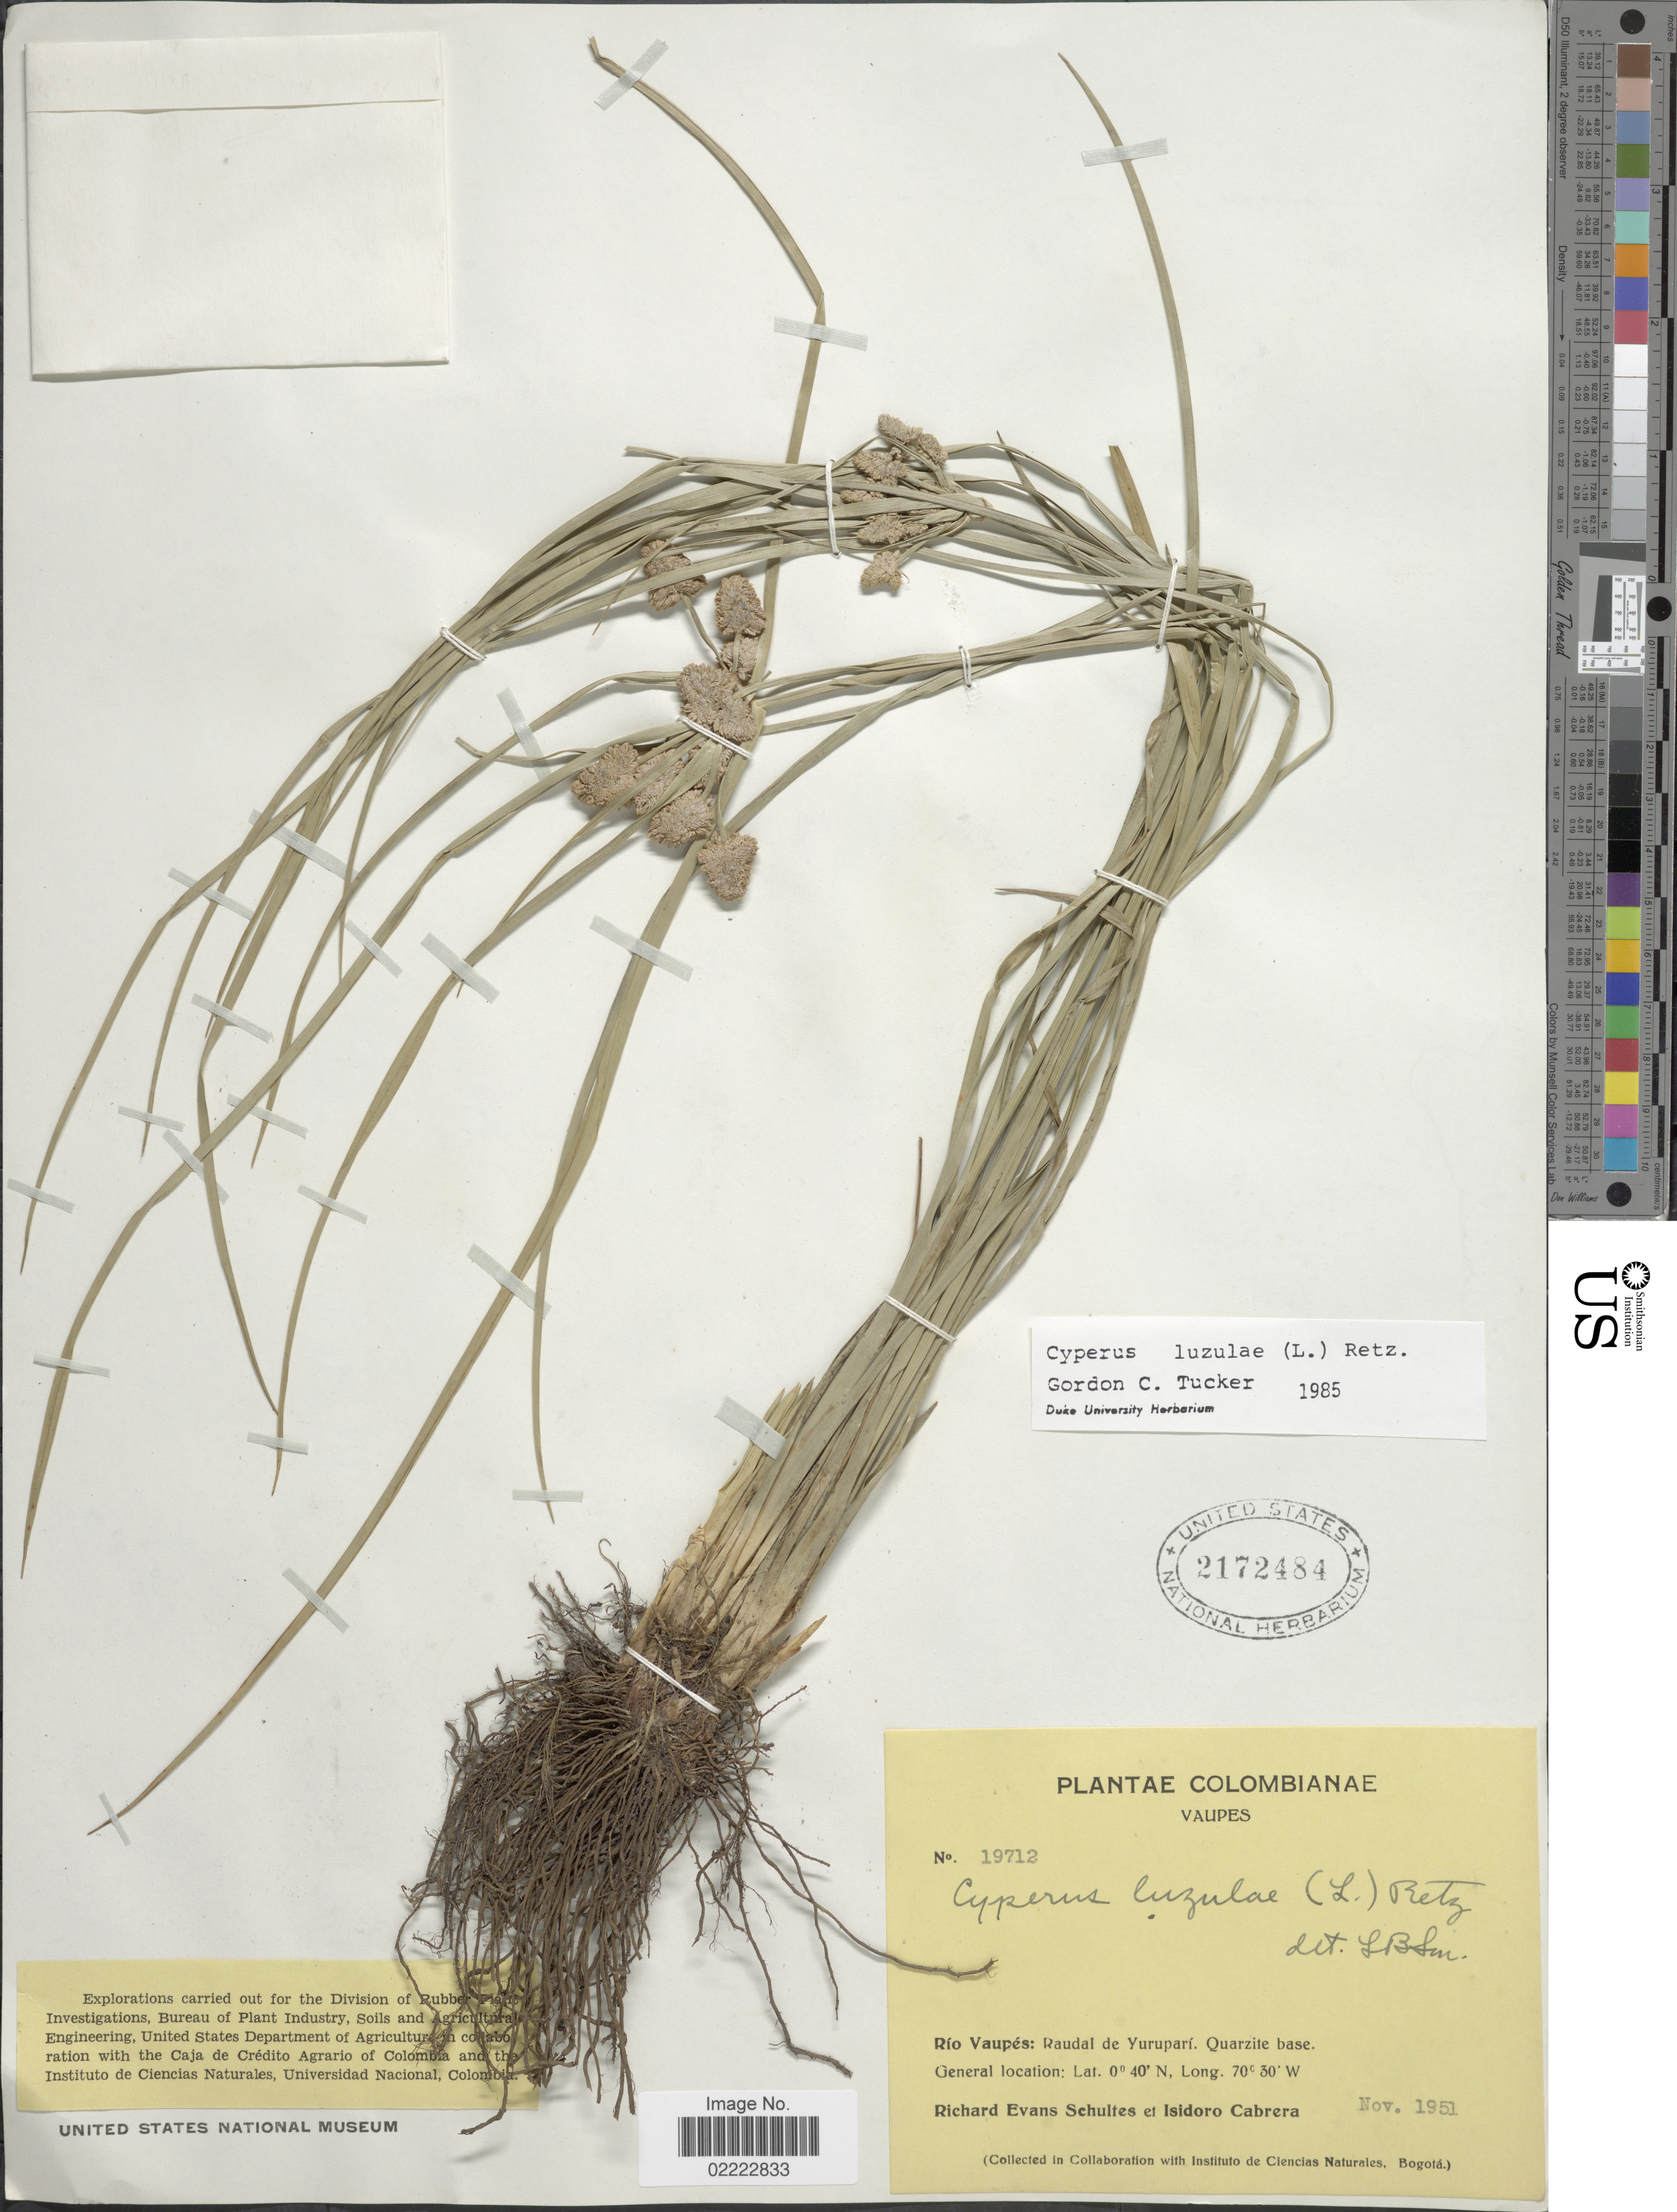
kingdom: Plantae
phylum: Tracheophyta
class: Liliopsida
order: Poales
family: Cyperaceae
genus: Cyperus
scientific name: Cyperus luzulae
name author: (L.) Rottb. ex Retz.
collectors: R. E. Schultes & I. Cabrera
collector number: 19712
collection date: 1951-11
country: Colombia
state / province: Vaupés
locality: Río Vaupés: Raudal de Yuruparí. Quarzite base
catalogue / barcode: US 2172484